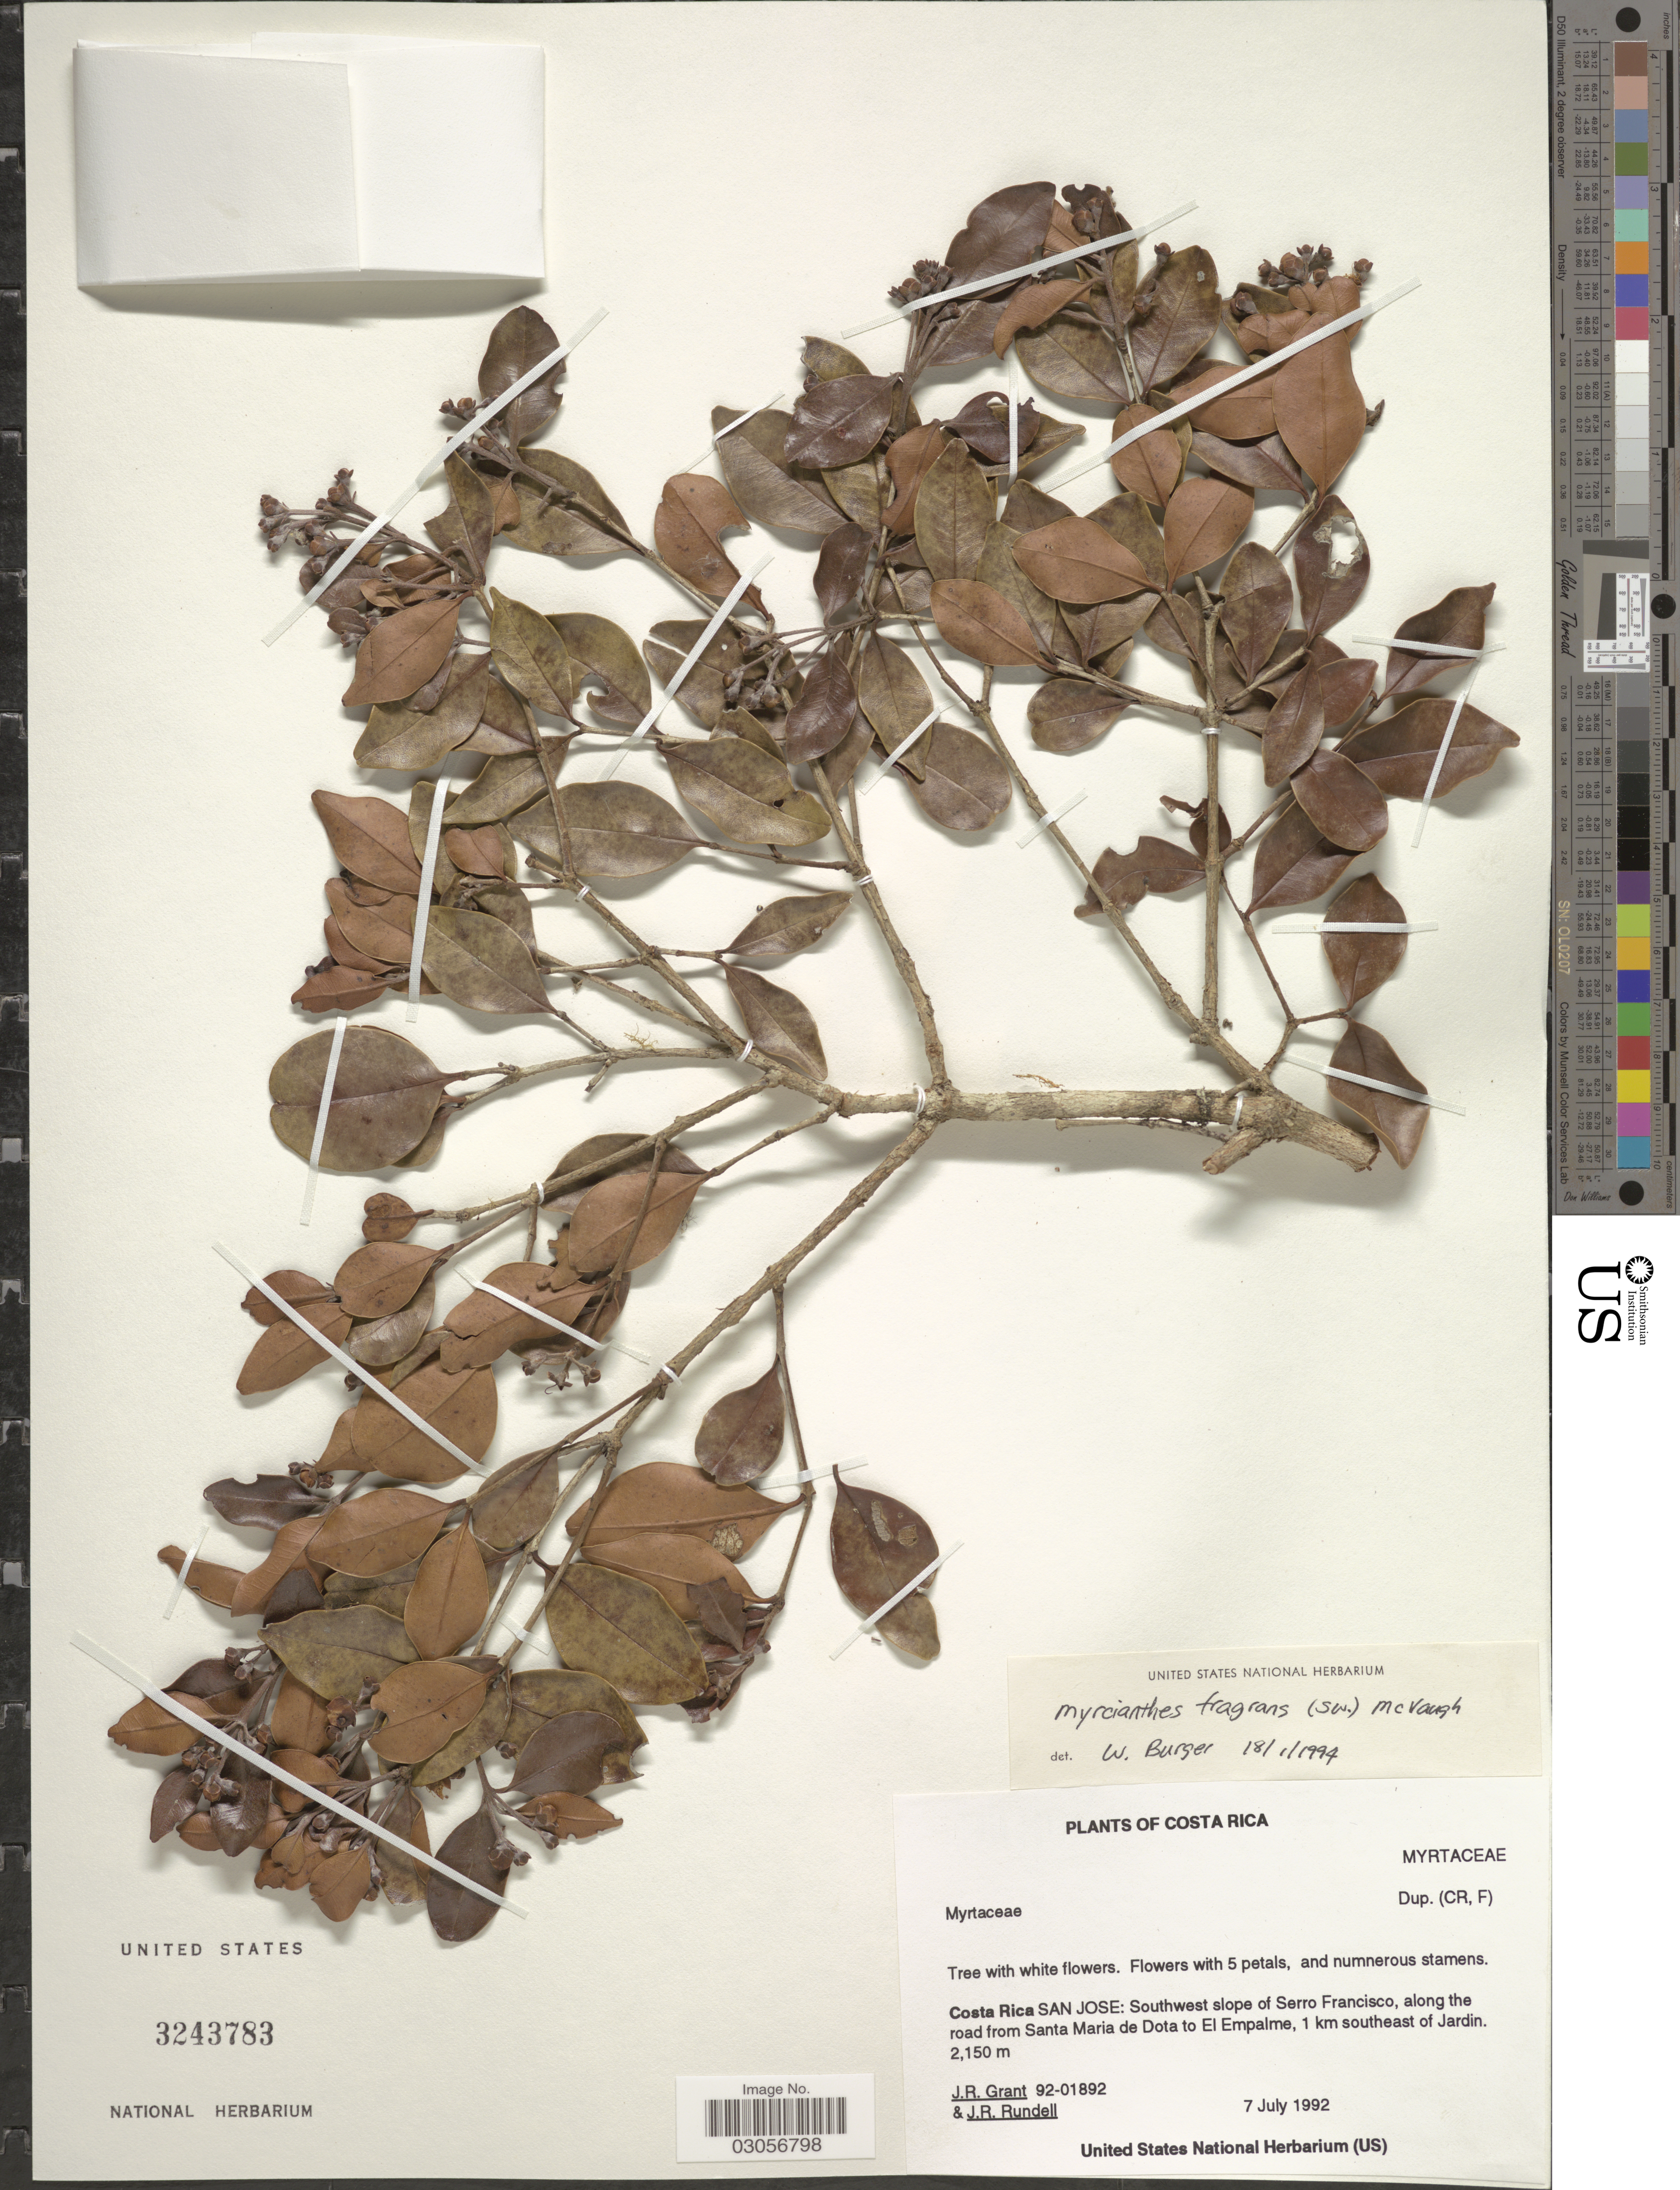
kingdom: Plantae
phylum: Tracheophyta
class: Magnoliopsida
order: Myrtales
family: Myrtaceae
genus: Myrcianthes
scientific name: Myrcianthes fragrans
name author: (Sw.) McVaugh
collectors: J. Grant & J. R. Rundell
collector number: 92-01892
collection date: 1992-07-07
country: Costa Rica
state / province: San José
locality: Southwest slope of Serro Francisco, along the road from Santa Maria de Dota to El Empalme, 1 km southeast of Jardin.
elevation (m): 2150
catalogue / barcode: US 3243783